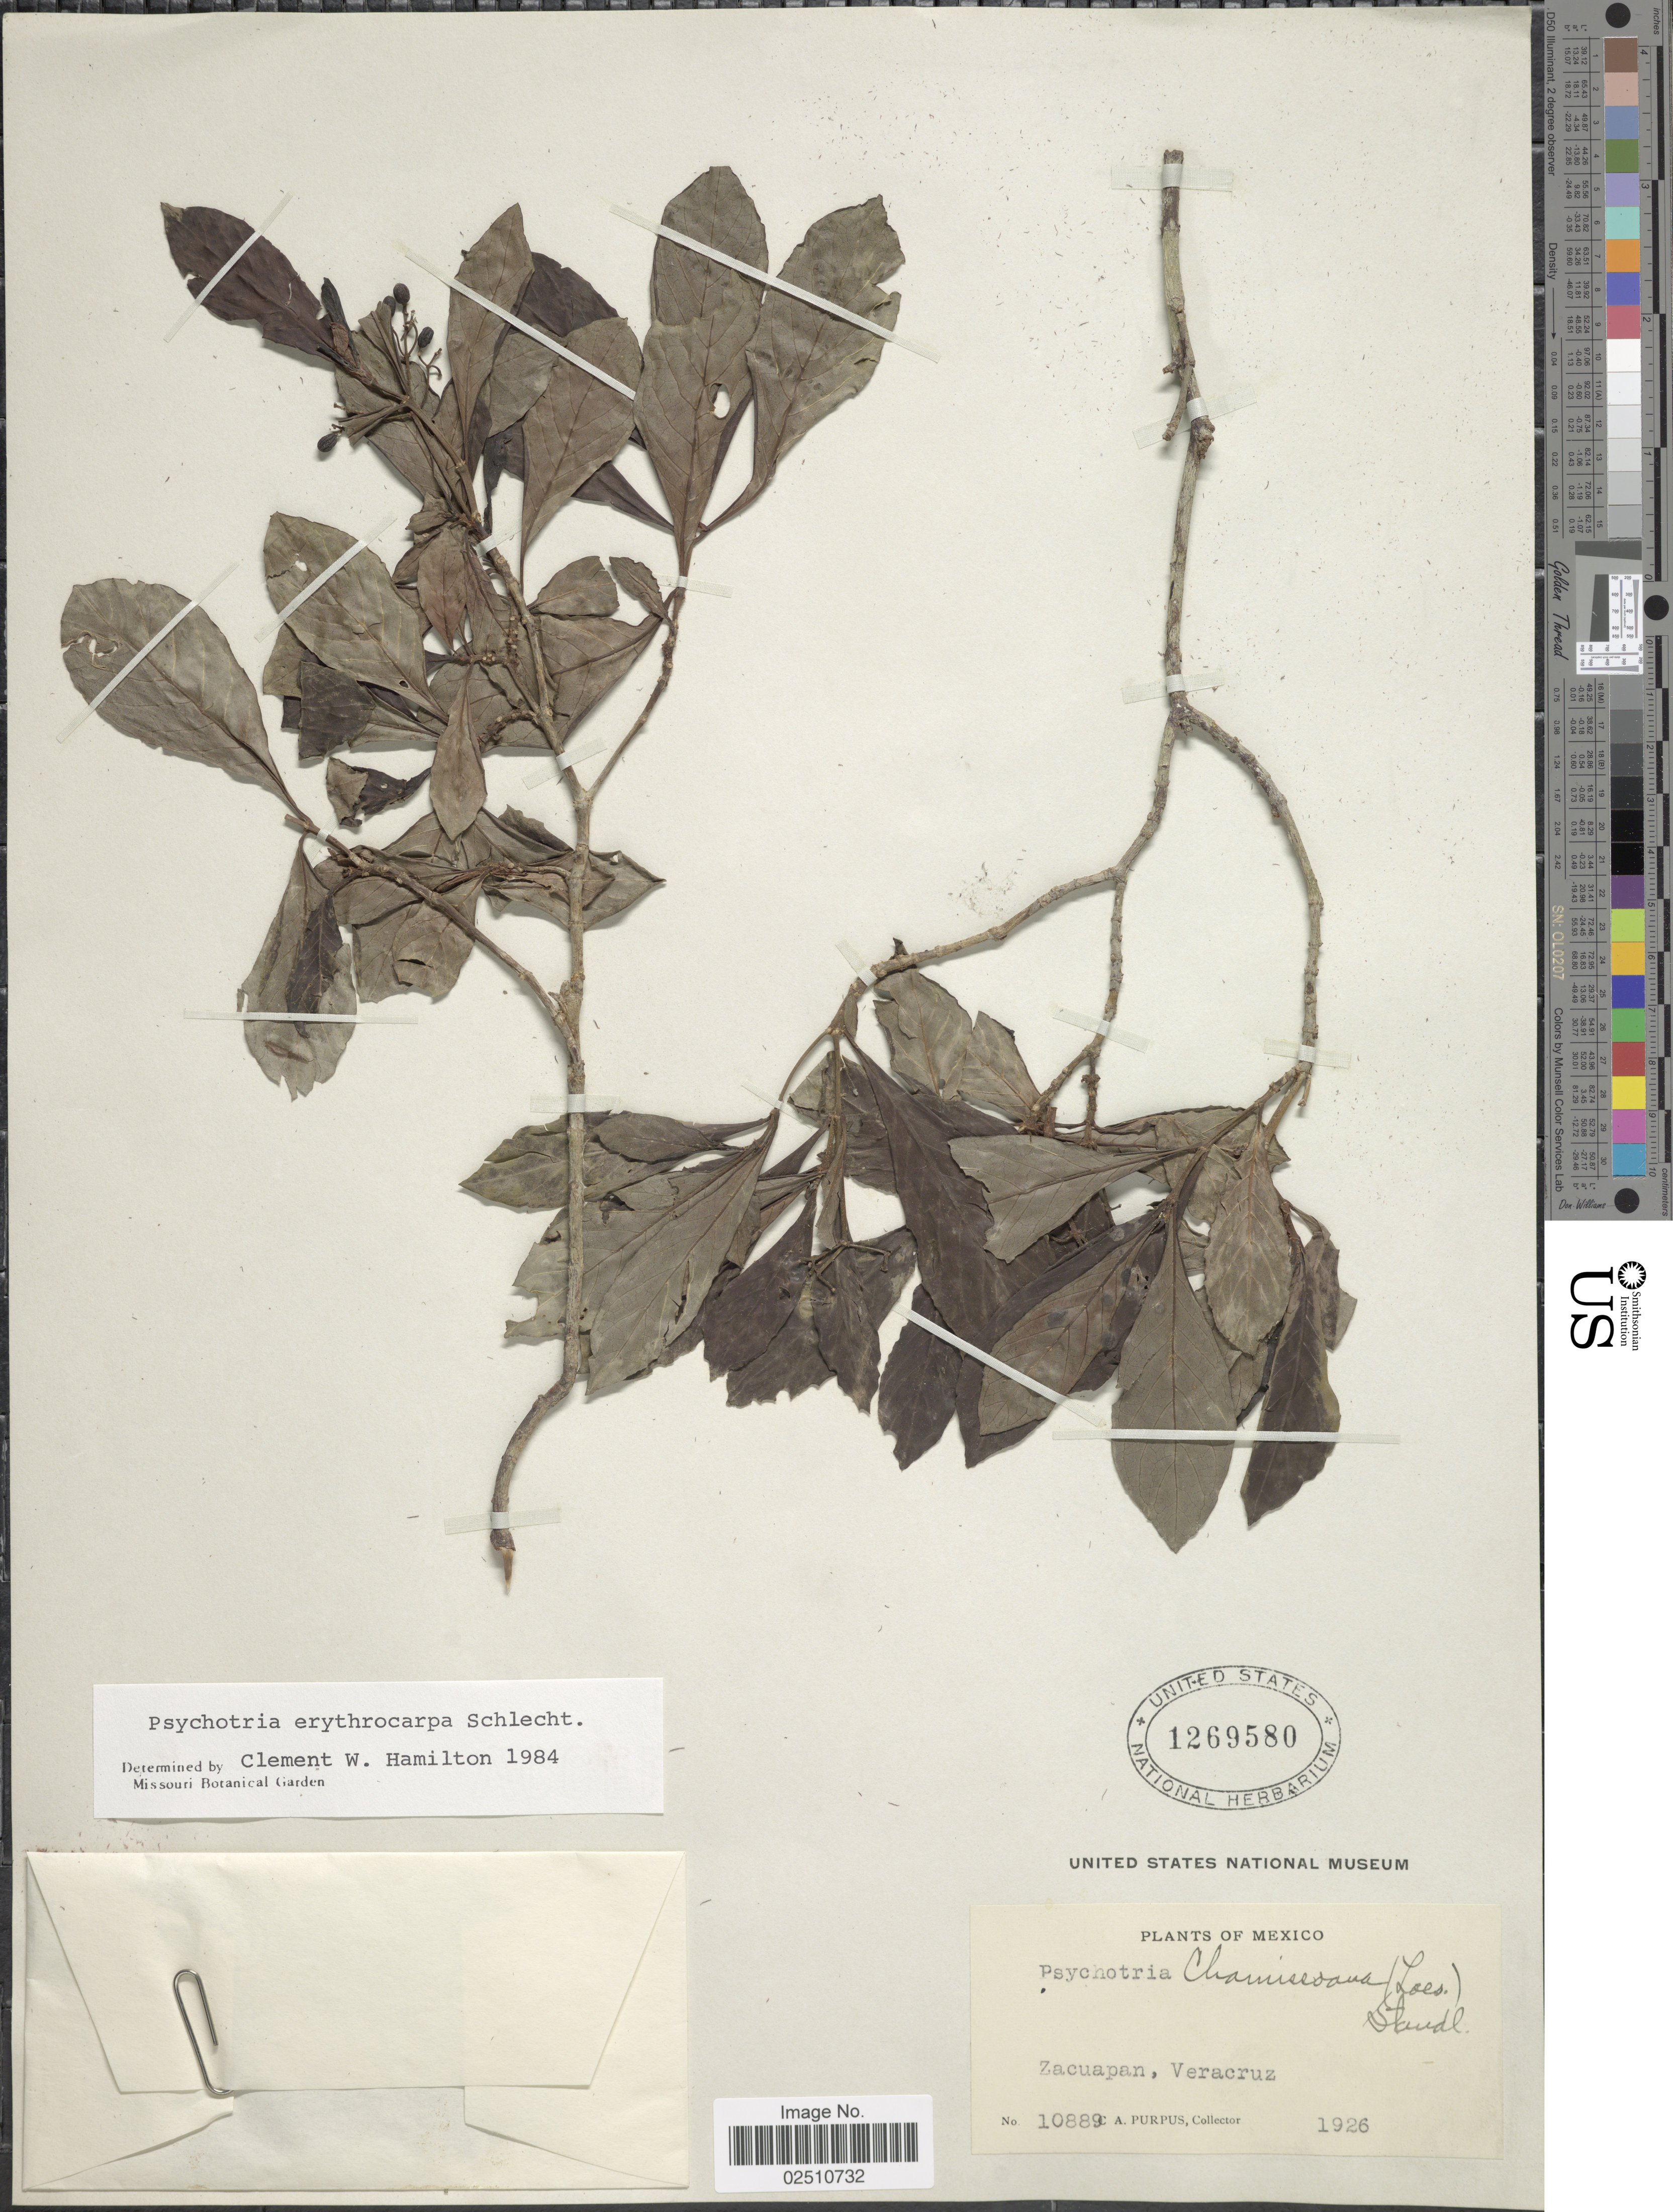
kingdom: Plantae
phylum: Tracheophyta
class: Magnoliopsida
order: Gentianales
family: Rubiaceae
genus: Psychotria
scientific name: Psychotria erythrocarpa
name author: Schltdl.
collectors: C. A. Purpus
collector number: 10889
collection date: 1926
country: Mexico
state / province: Veracruz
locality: Zacuapan, Veracruz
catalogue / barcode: US 1269580